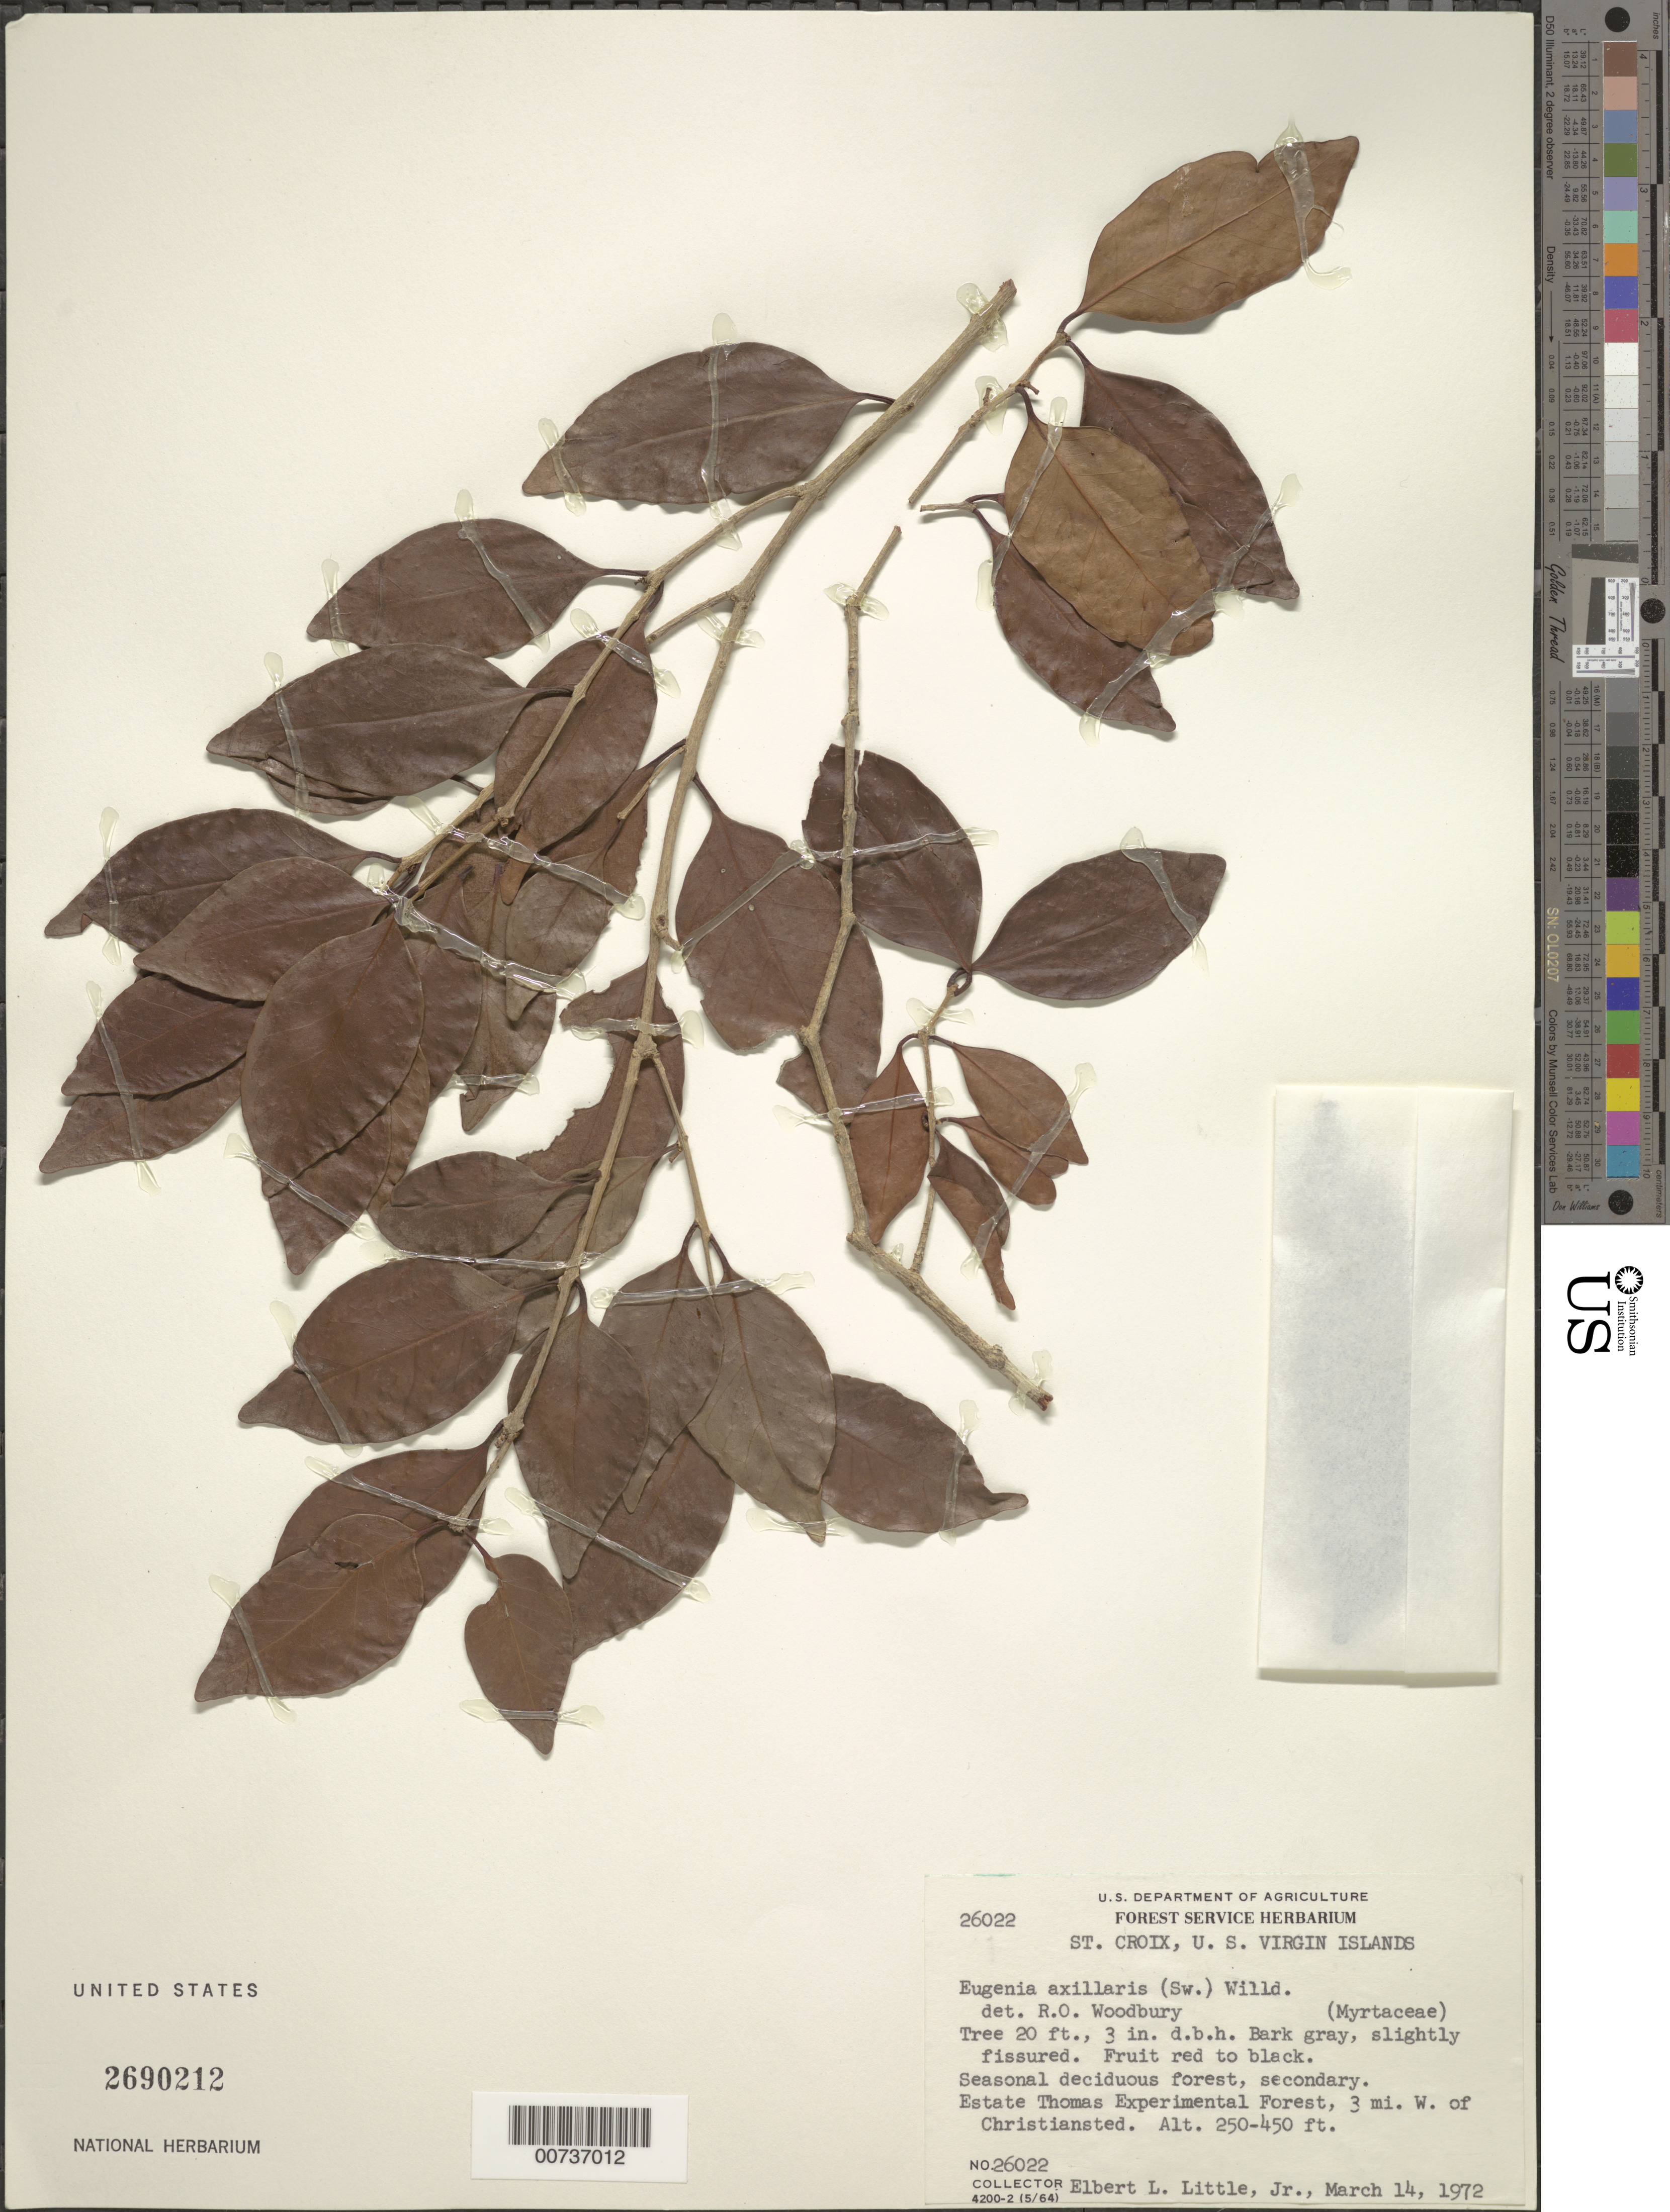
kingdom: Plantae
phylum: Tracheophyta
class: Magnoliopsida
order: Myrtales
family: Myrtaceae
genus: Eugenia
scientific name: Eugenia axillaris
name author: (Sw.) Willd.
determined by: Woodbury, R. O.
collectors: E. L. Little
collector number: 26022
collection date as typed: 14 Mar 1972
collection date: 1972-03-14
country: U.S. Virgin Islands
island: St. Croix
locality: Estate Thomas Experimntal Forest, 3 miles W of Christiansted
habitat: Seasonal deciduous forest, secondary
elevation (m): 76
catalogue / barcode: US 2690212